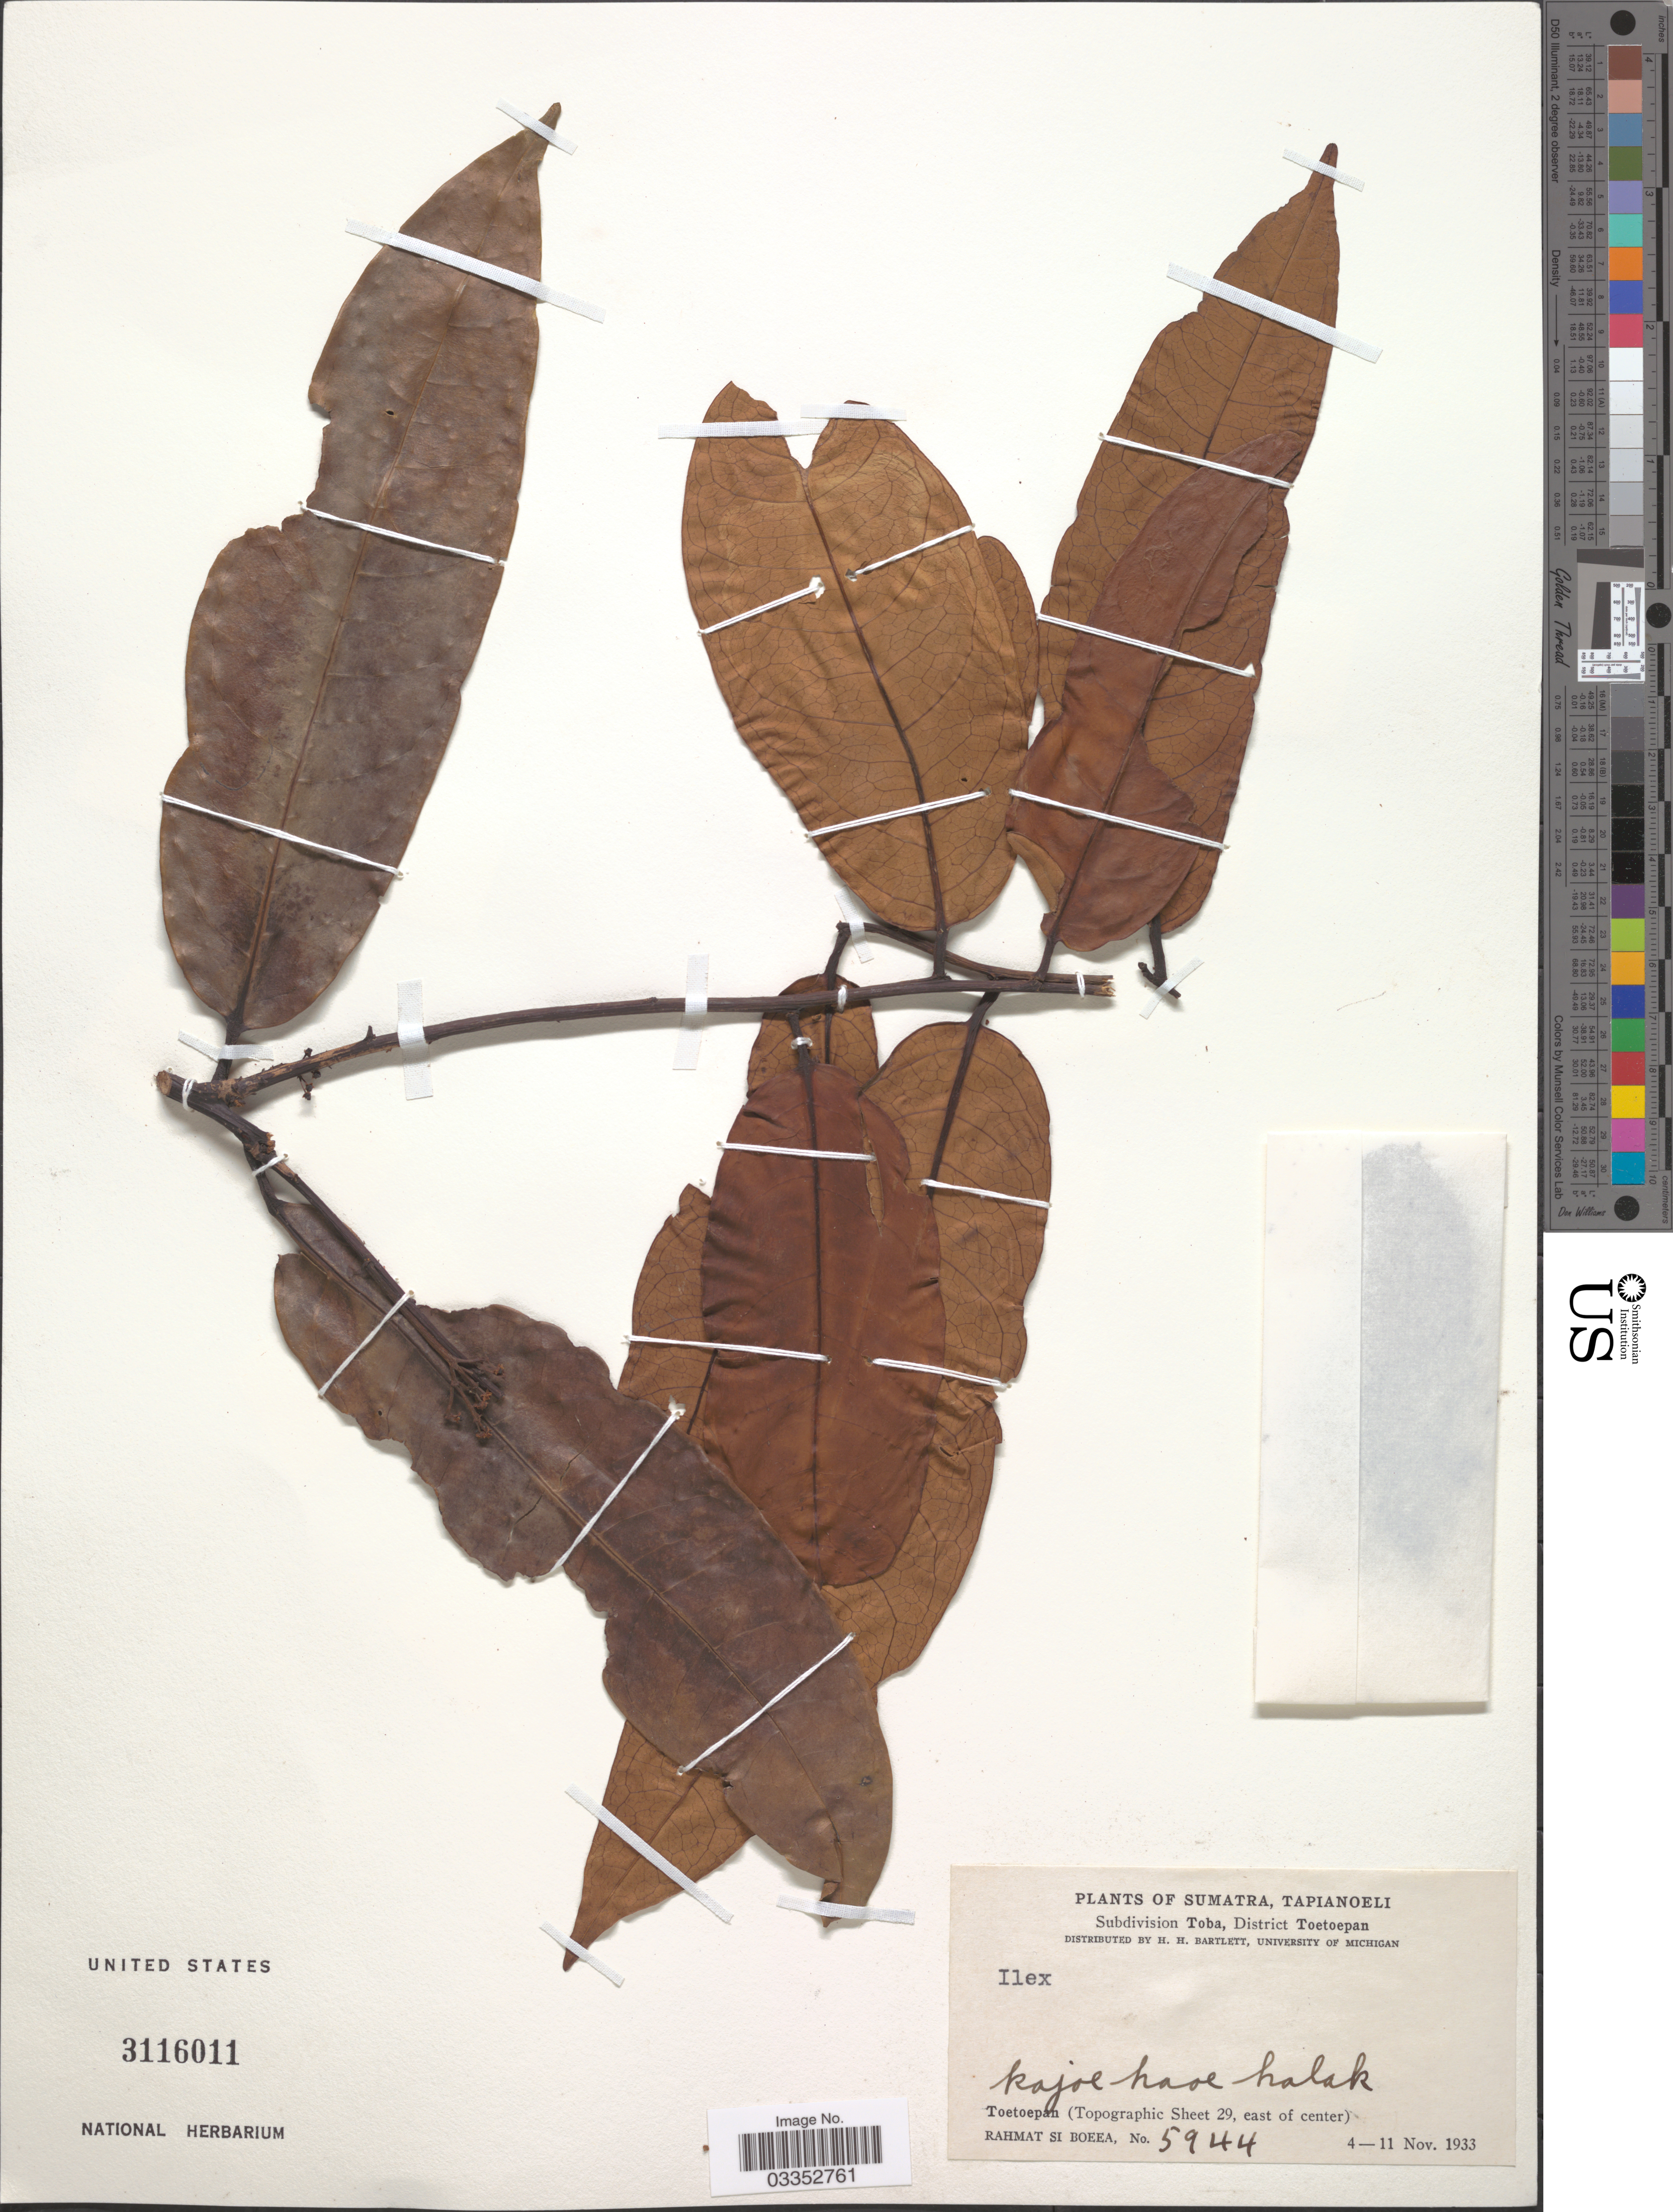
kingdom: Plantae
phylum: Tracheophyta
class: Magnoliopsida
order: Aquifoliales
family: Aquifoliaceae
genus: Ilex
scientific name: Ilex sp.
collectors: Rahmat Si Boeea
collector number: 5944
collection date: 1933-11-04/1933-11-11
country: Indonesia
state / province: Sumatra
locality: Tapianoeli. Subdivision Toba, District Toetoepan. Toetoepan (Topographic Sheet 29, east of center).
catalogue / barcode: US 3116011